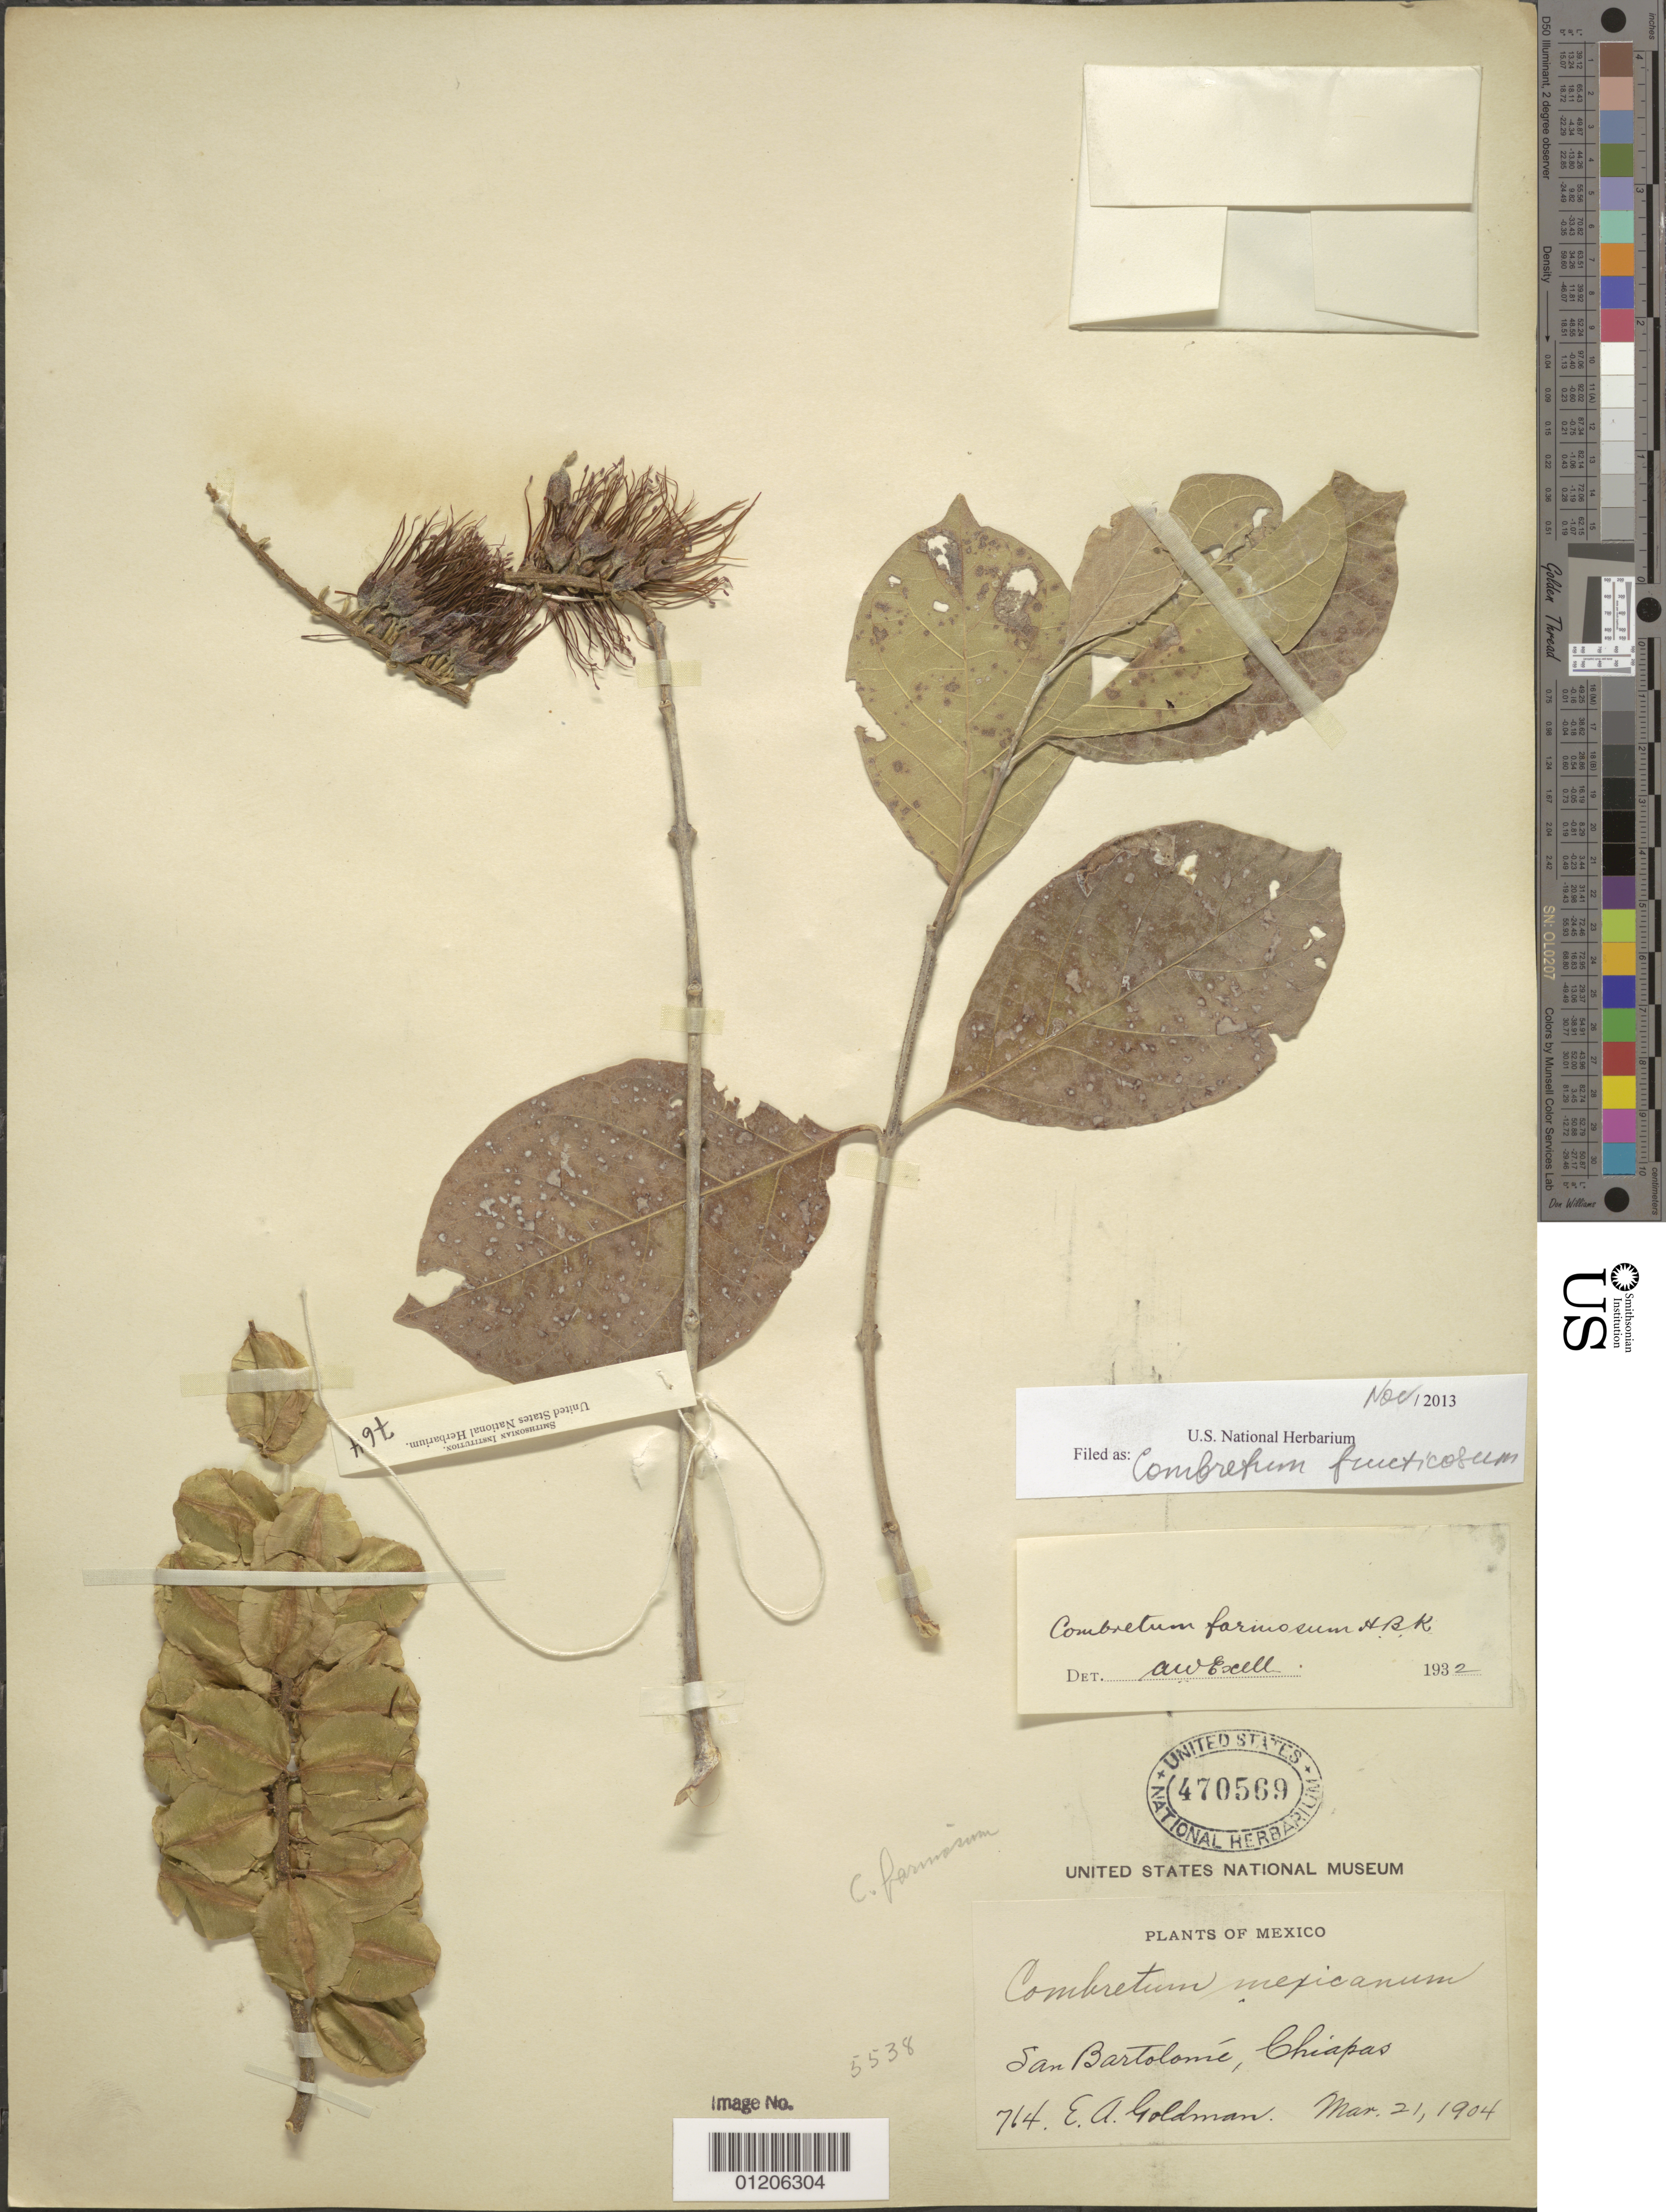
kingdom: Plantae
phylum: Tracheophyta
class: Magnoliopsida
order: Myrtales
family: Combretaceae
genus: Combretum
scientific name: Combretum fruticosum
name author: (Loefl.) Stuntz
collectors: E. A. Goldman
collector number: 764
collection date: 1904-03-21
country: Mexico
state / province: Chiapas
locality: San Bartolome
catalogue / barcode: US 470569